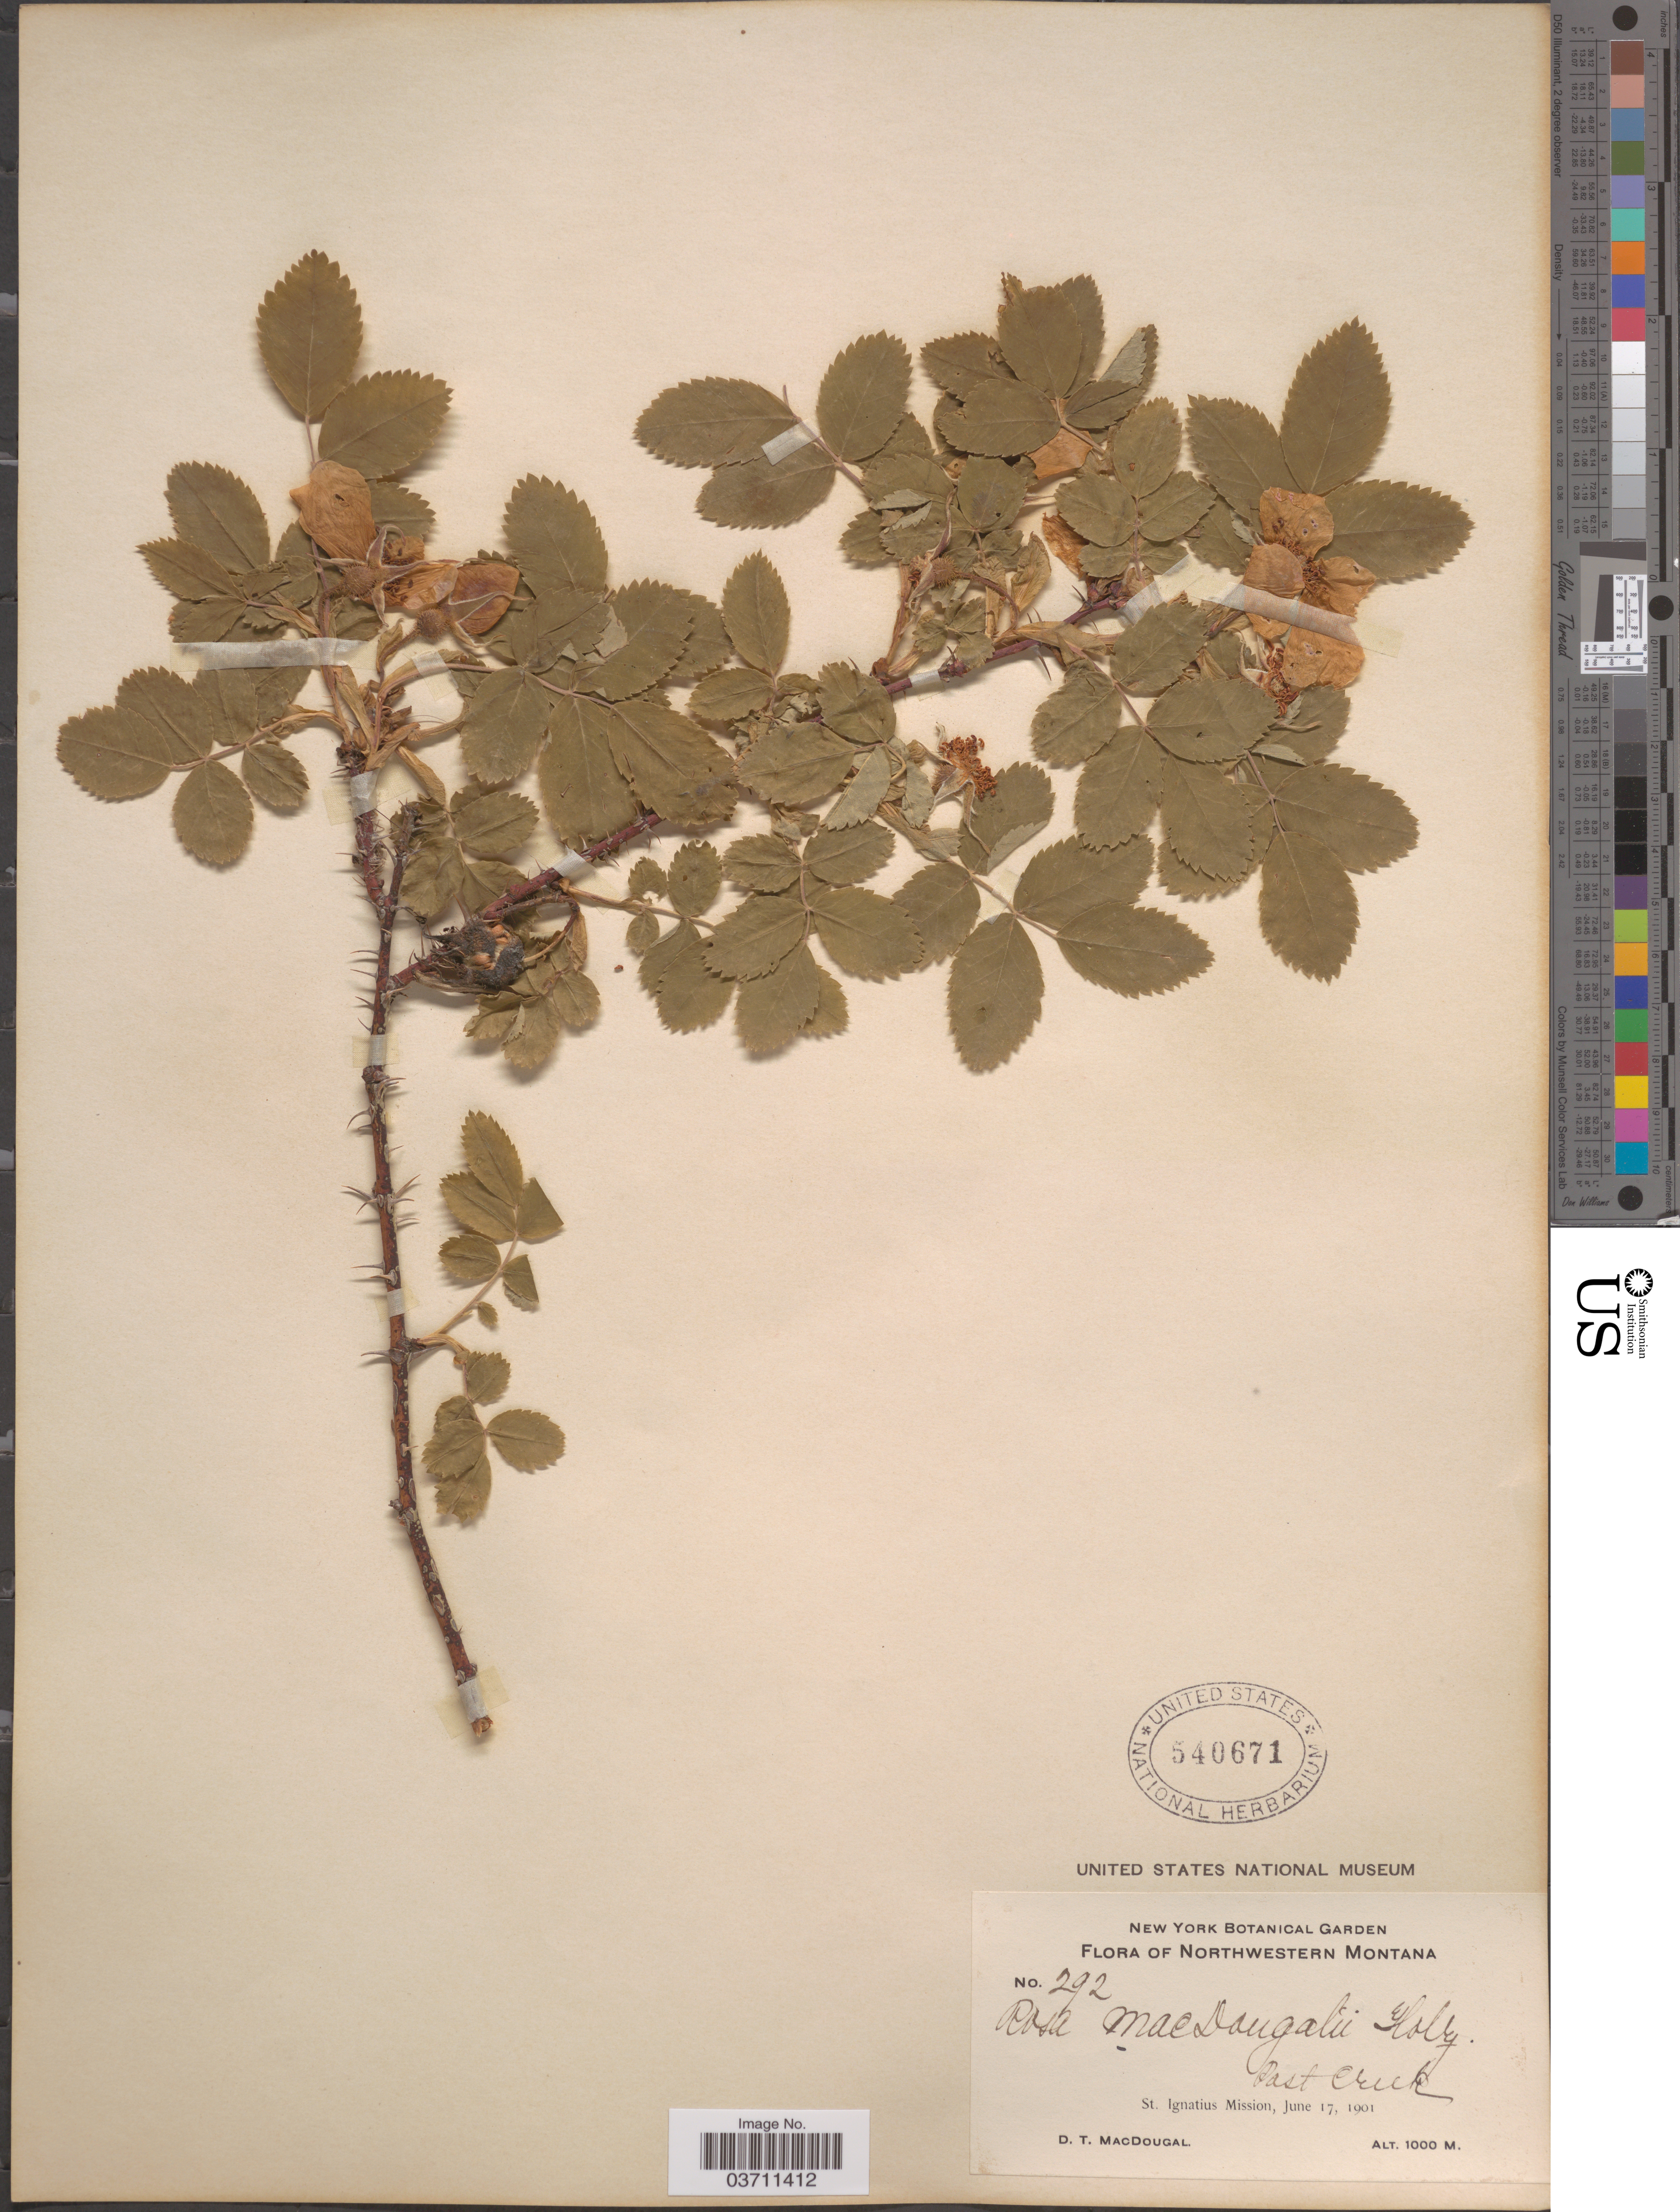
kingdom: Plantae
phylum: Tracheophyta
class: Magnoliopsida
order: Rosales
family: Rosaceae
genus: Rosa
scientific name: Rosa macdougali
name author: Holz.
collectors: D. T. MacDougal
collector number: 292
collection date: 1901-06-17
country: United States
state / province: Montana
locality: Northwestern Montana. Post Creek. St. Ignatius Mission.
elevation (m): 1000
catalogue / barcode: US 540671